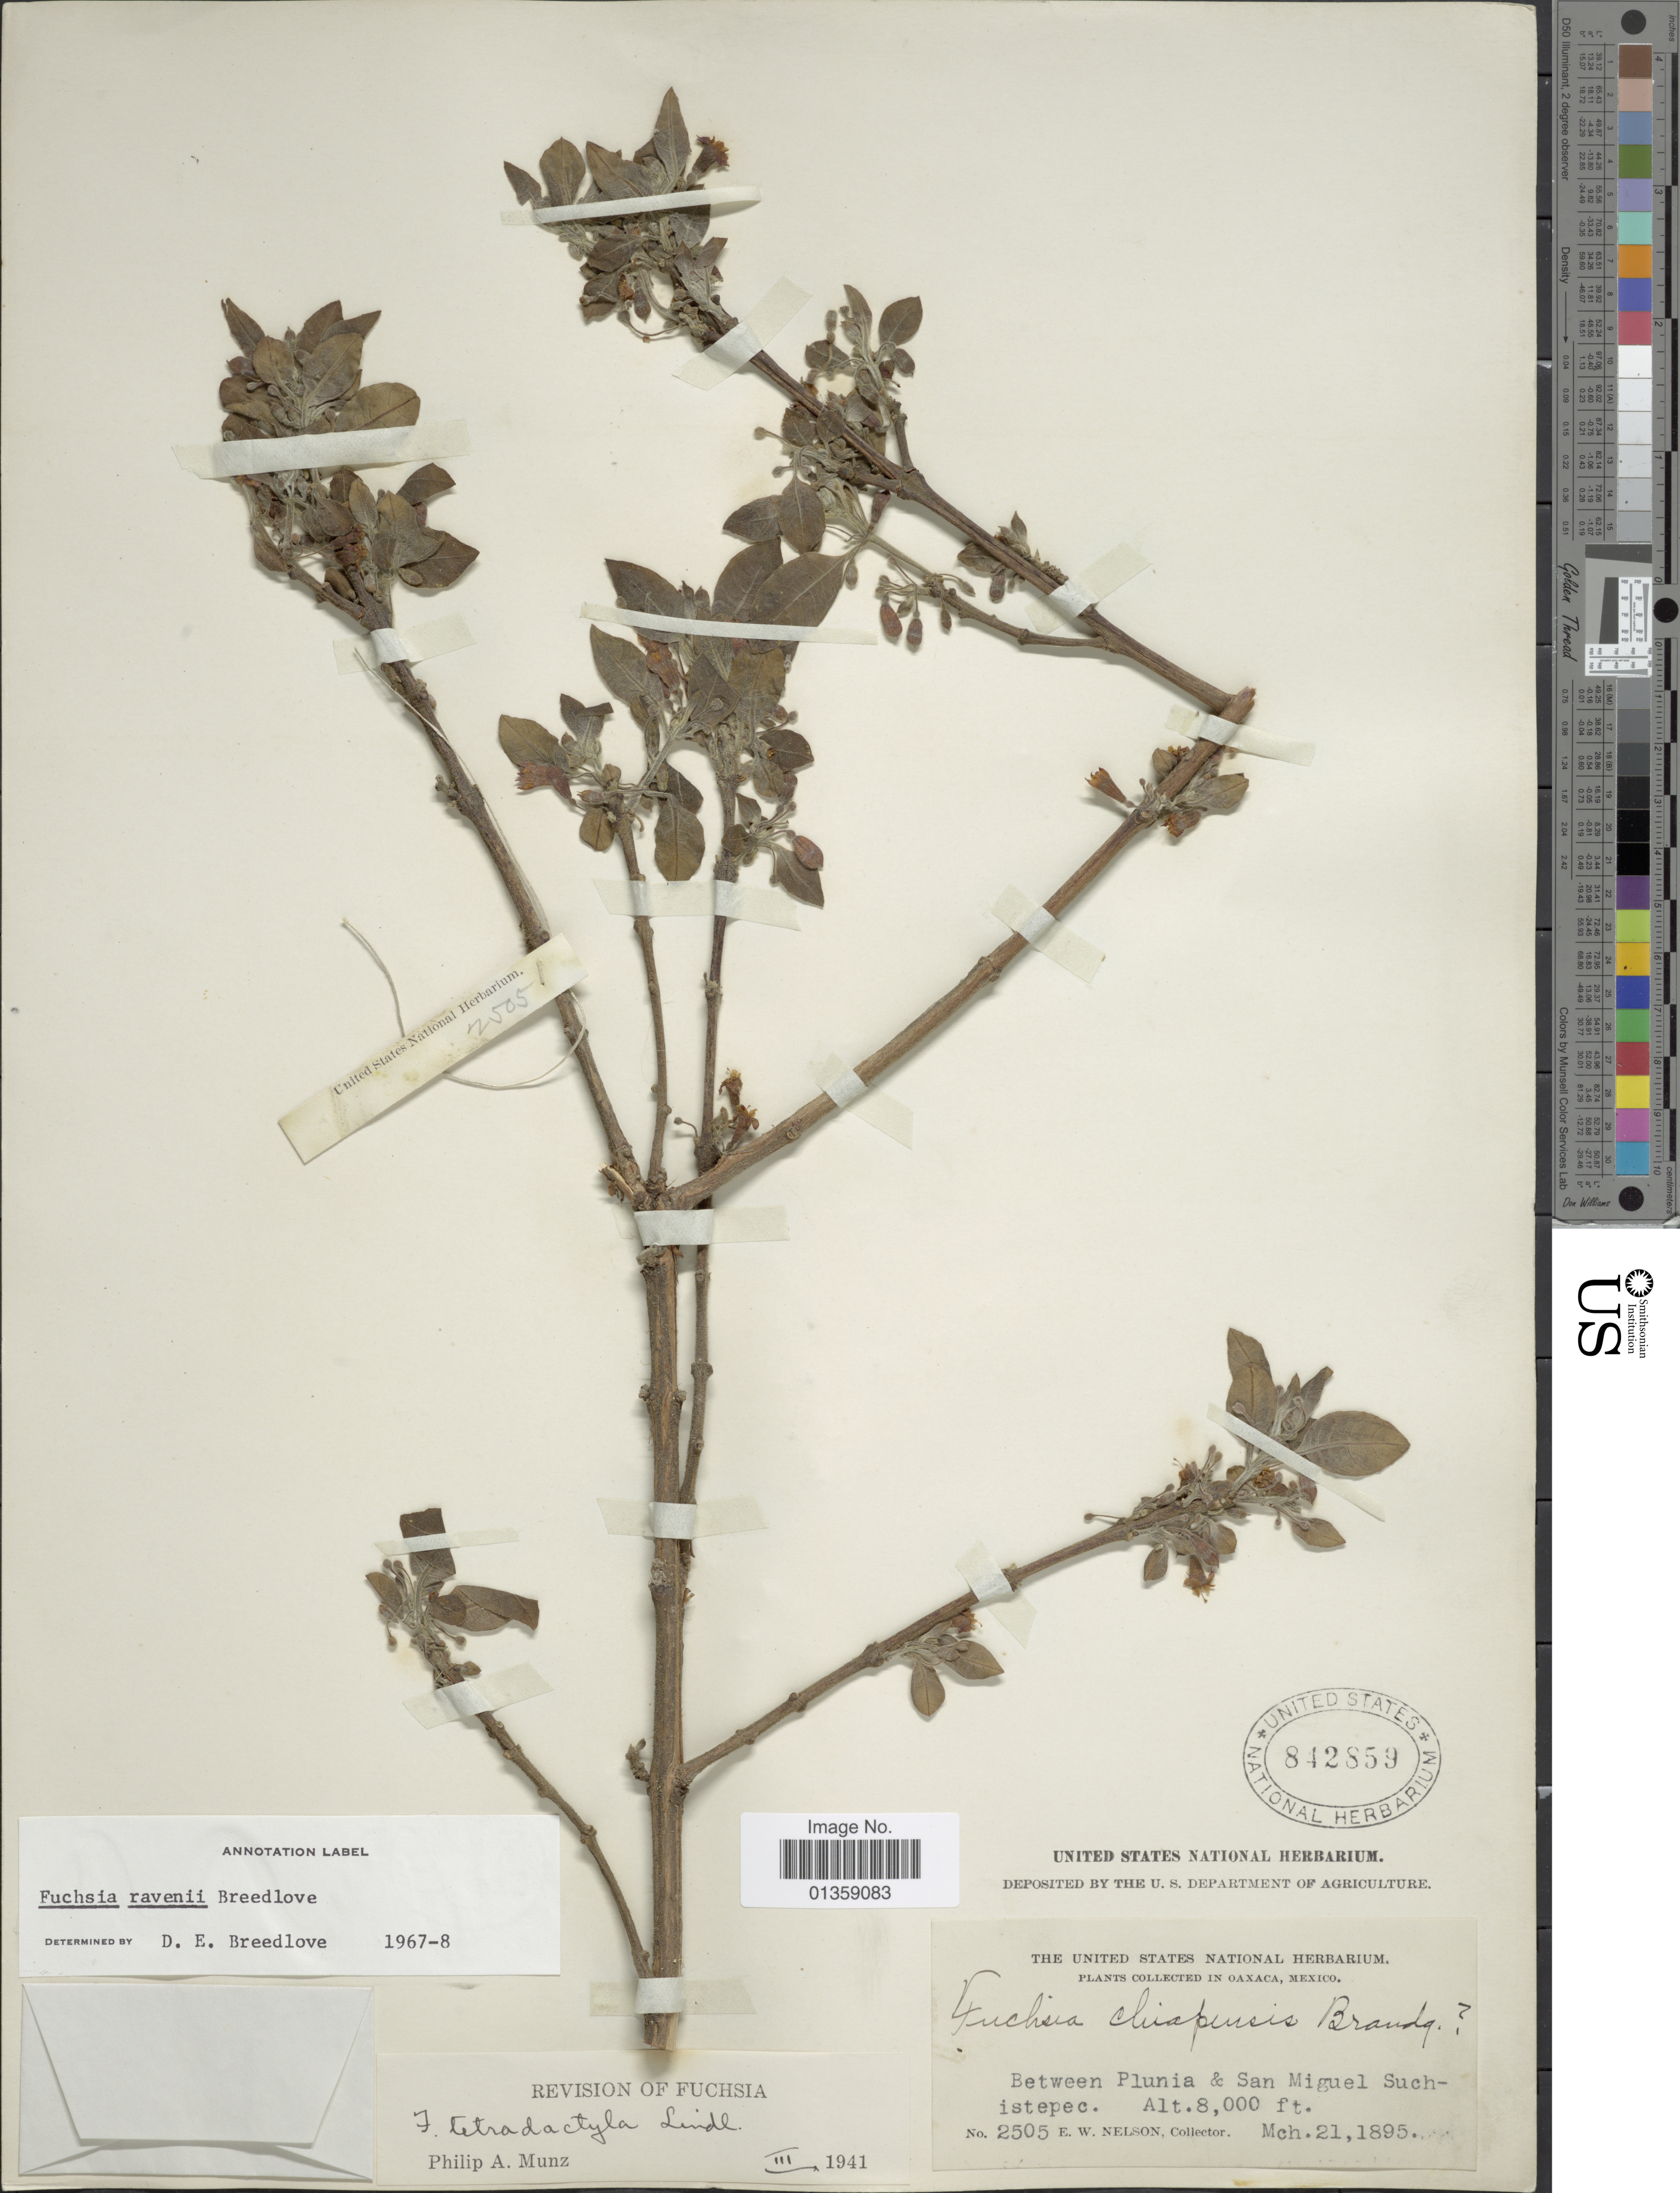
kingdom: Plantae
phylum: Tracheophyta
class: Magnoliopsida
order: Myrtales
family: Onagraceae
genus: Fuchsia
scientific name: Fuchsia ravenii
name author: Breedlove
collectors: E. W. Nelson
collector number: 2505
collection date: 1895-03-21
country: Mexico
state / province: Oaxaca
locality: Between Plunia & San Miguel Suchistepec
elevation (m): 2438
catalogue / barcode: US 842859